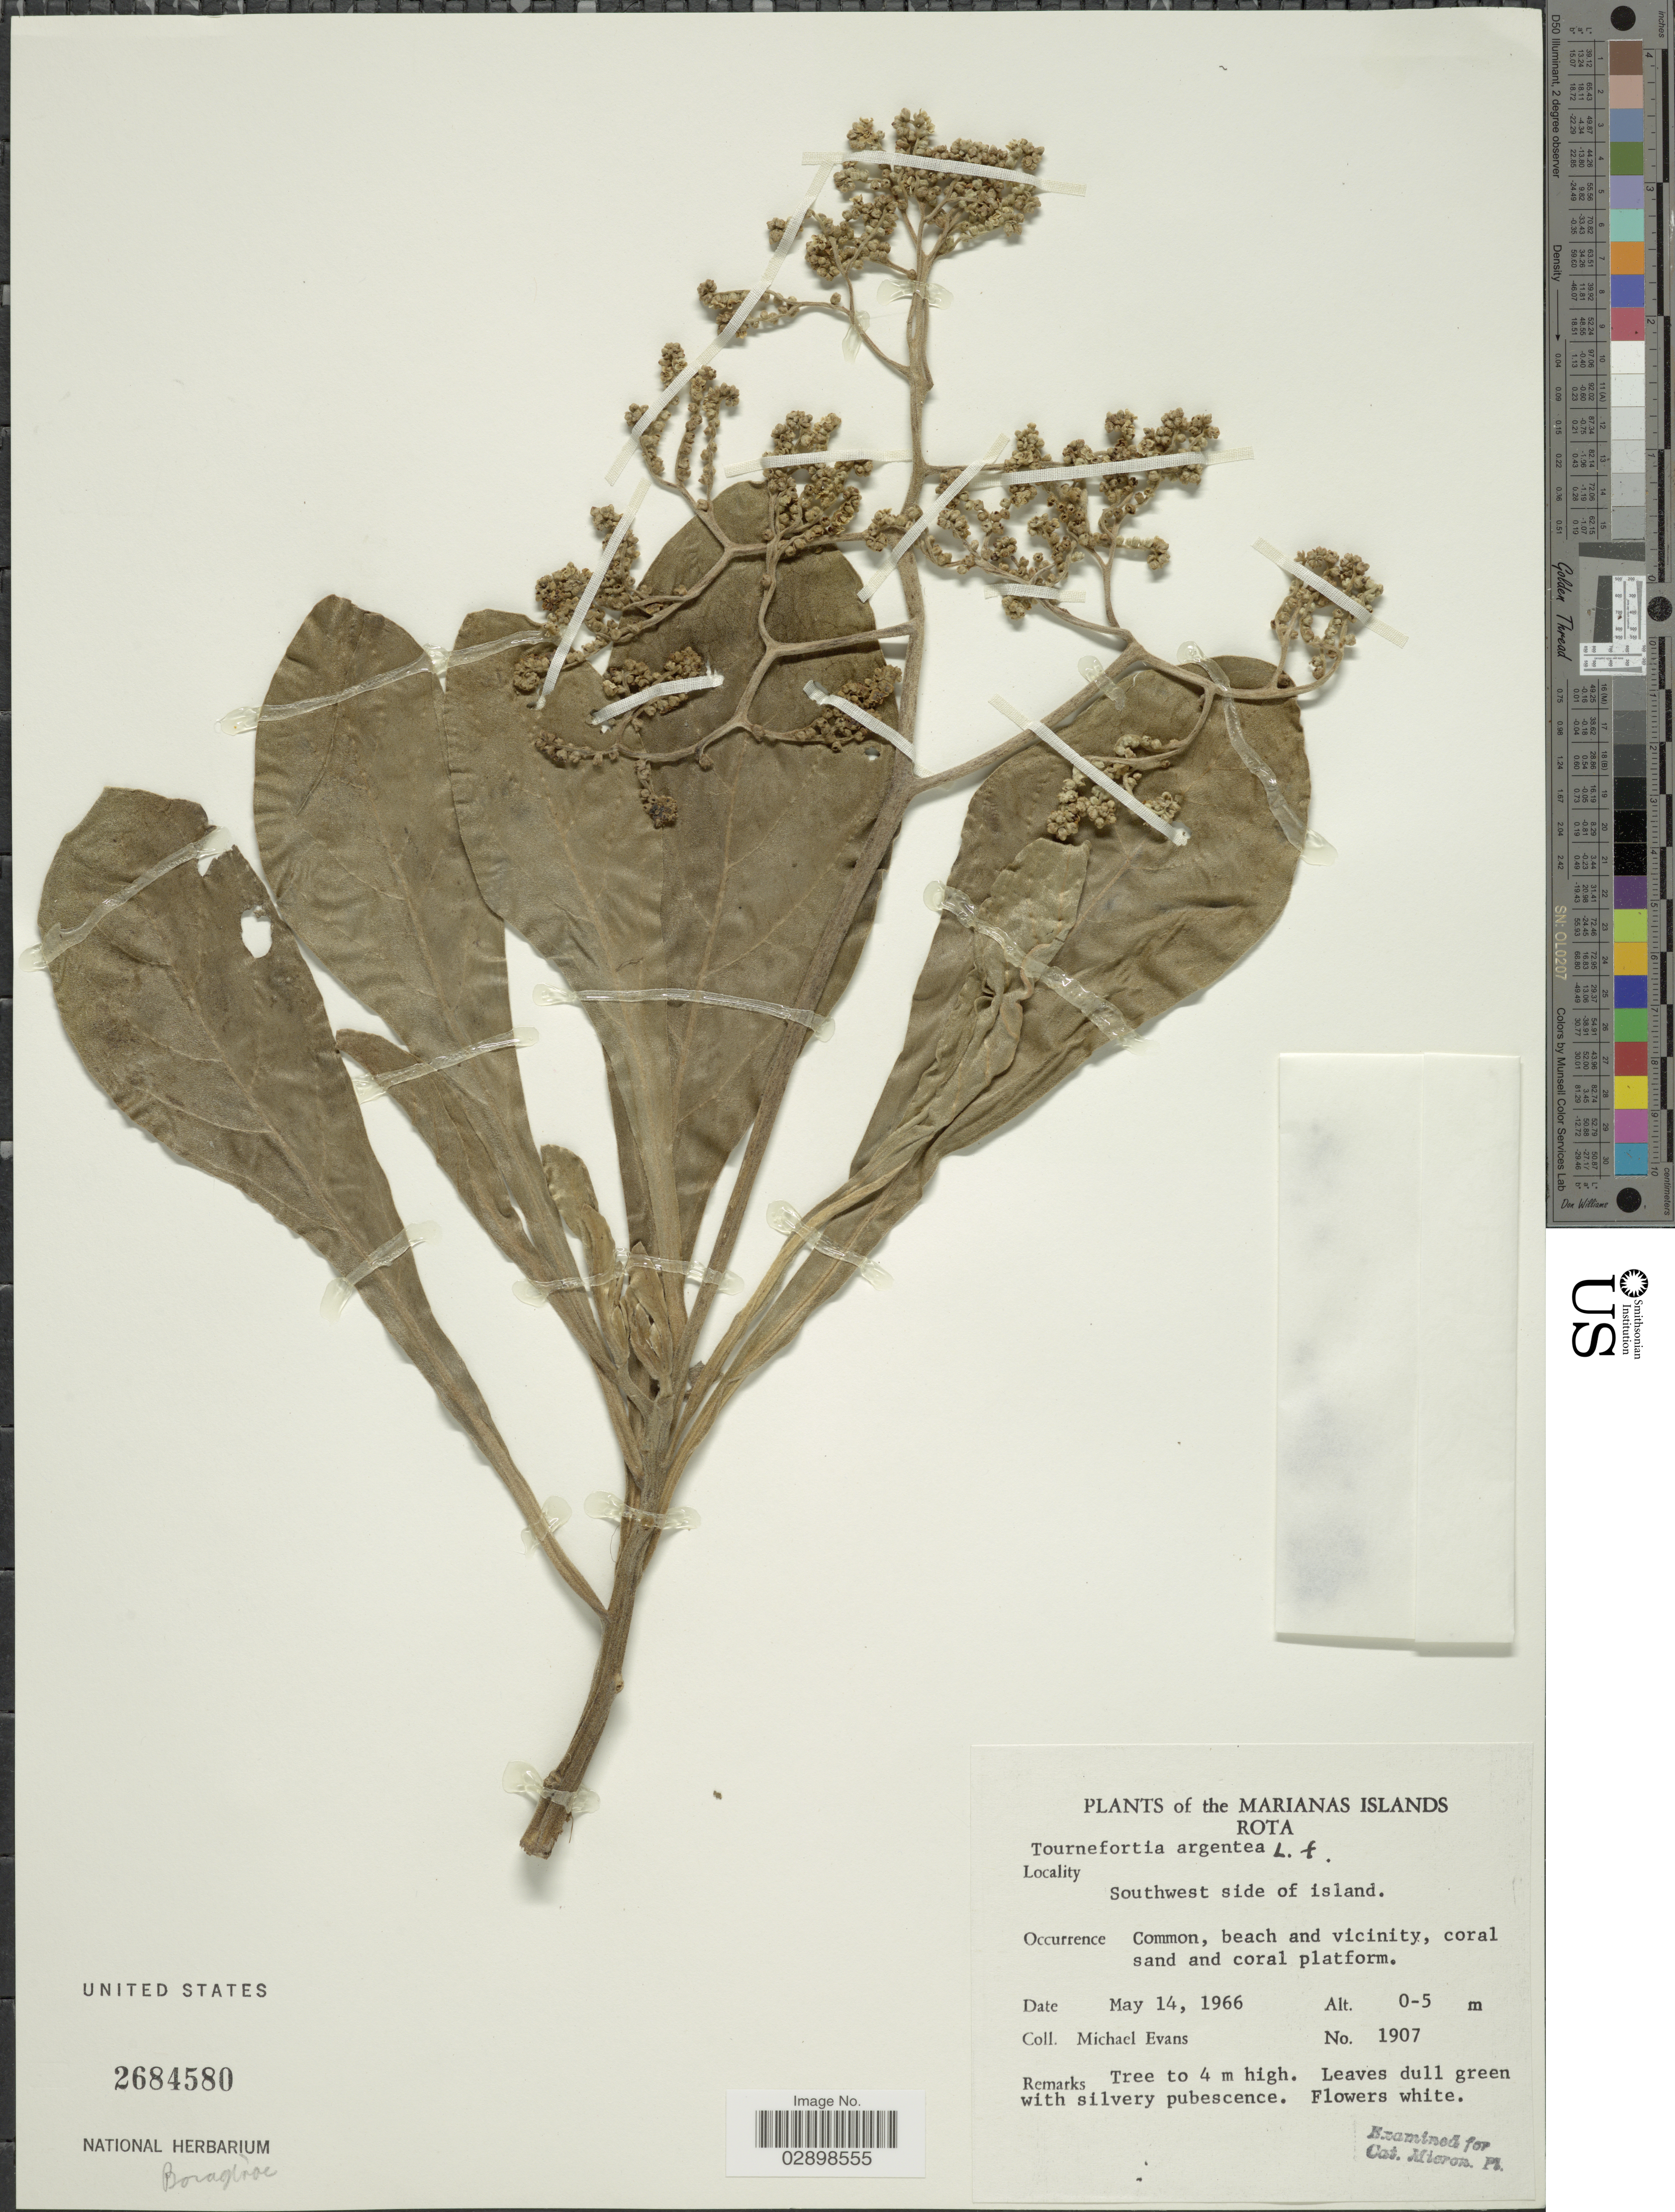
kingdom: Plantae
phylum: Tracheophyta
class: Magnoliopsida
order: Boraginales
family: Heliotropiaceae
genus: Heliotropium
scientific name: Heliotropium arboreum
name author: (Blanco) Mabberley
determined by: Wagner, W. L., (BOT), Smithsonian Institution - National Museum of Natural History (UNITED STATES)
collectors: M. Evans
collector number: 1907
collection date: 1966-05-14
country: Northern Mariana Islands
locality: Marianas Islands. Rota. Southwest side of island.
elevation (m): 0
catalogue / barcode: US 2684580